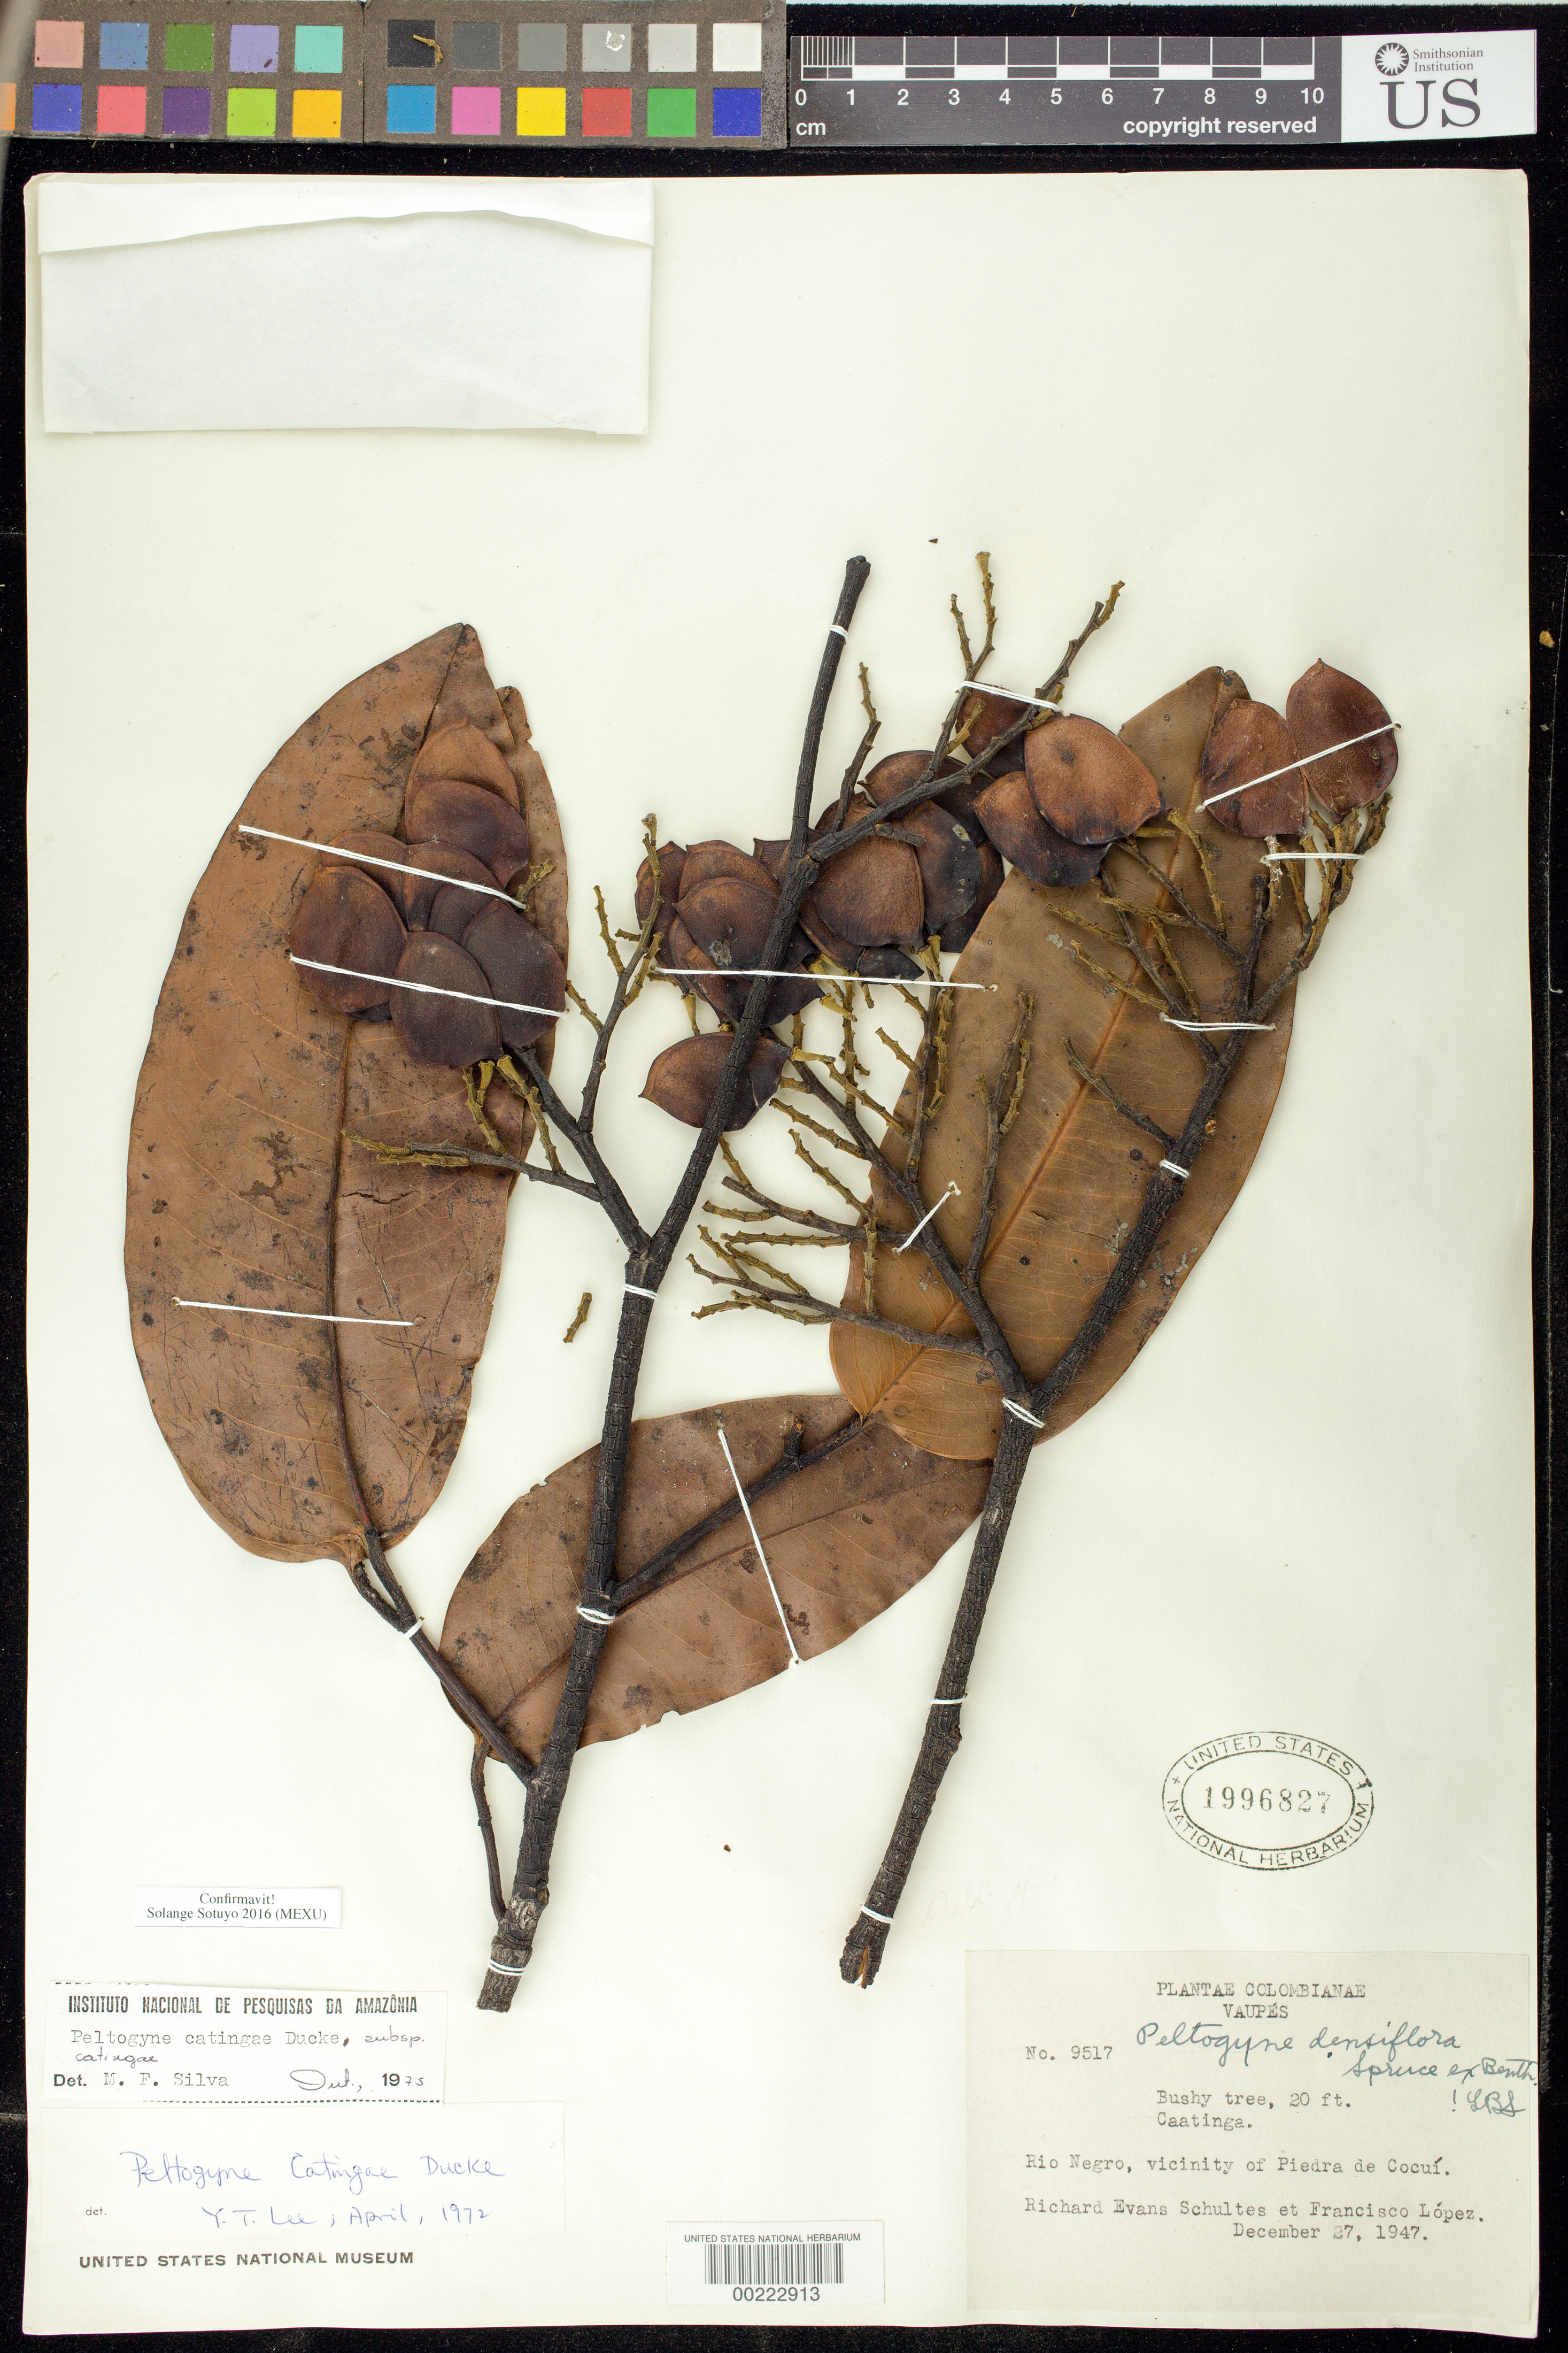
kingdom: Plantae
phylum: Tracheophyta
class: Magnoliopsida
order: Fabales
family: Fabaceae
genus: Peltogyne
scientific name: Peltogyne catingae subsp. catingae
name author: Ducke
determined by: Sotuyo, Solange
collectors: R. E. Schultes & F. Lopéz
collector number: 9517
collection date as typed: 27 Dec 1947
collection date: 1947-12-27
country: Colombia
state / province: Vaupés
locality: Rio Negro, vicinity of Piedra de Cocui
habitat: Caatinga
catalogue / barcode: US 1996827